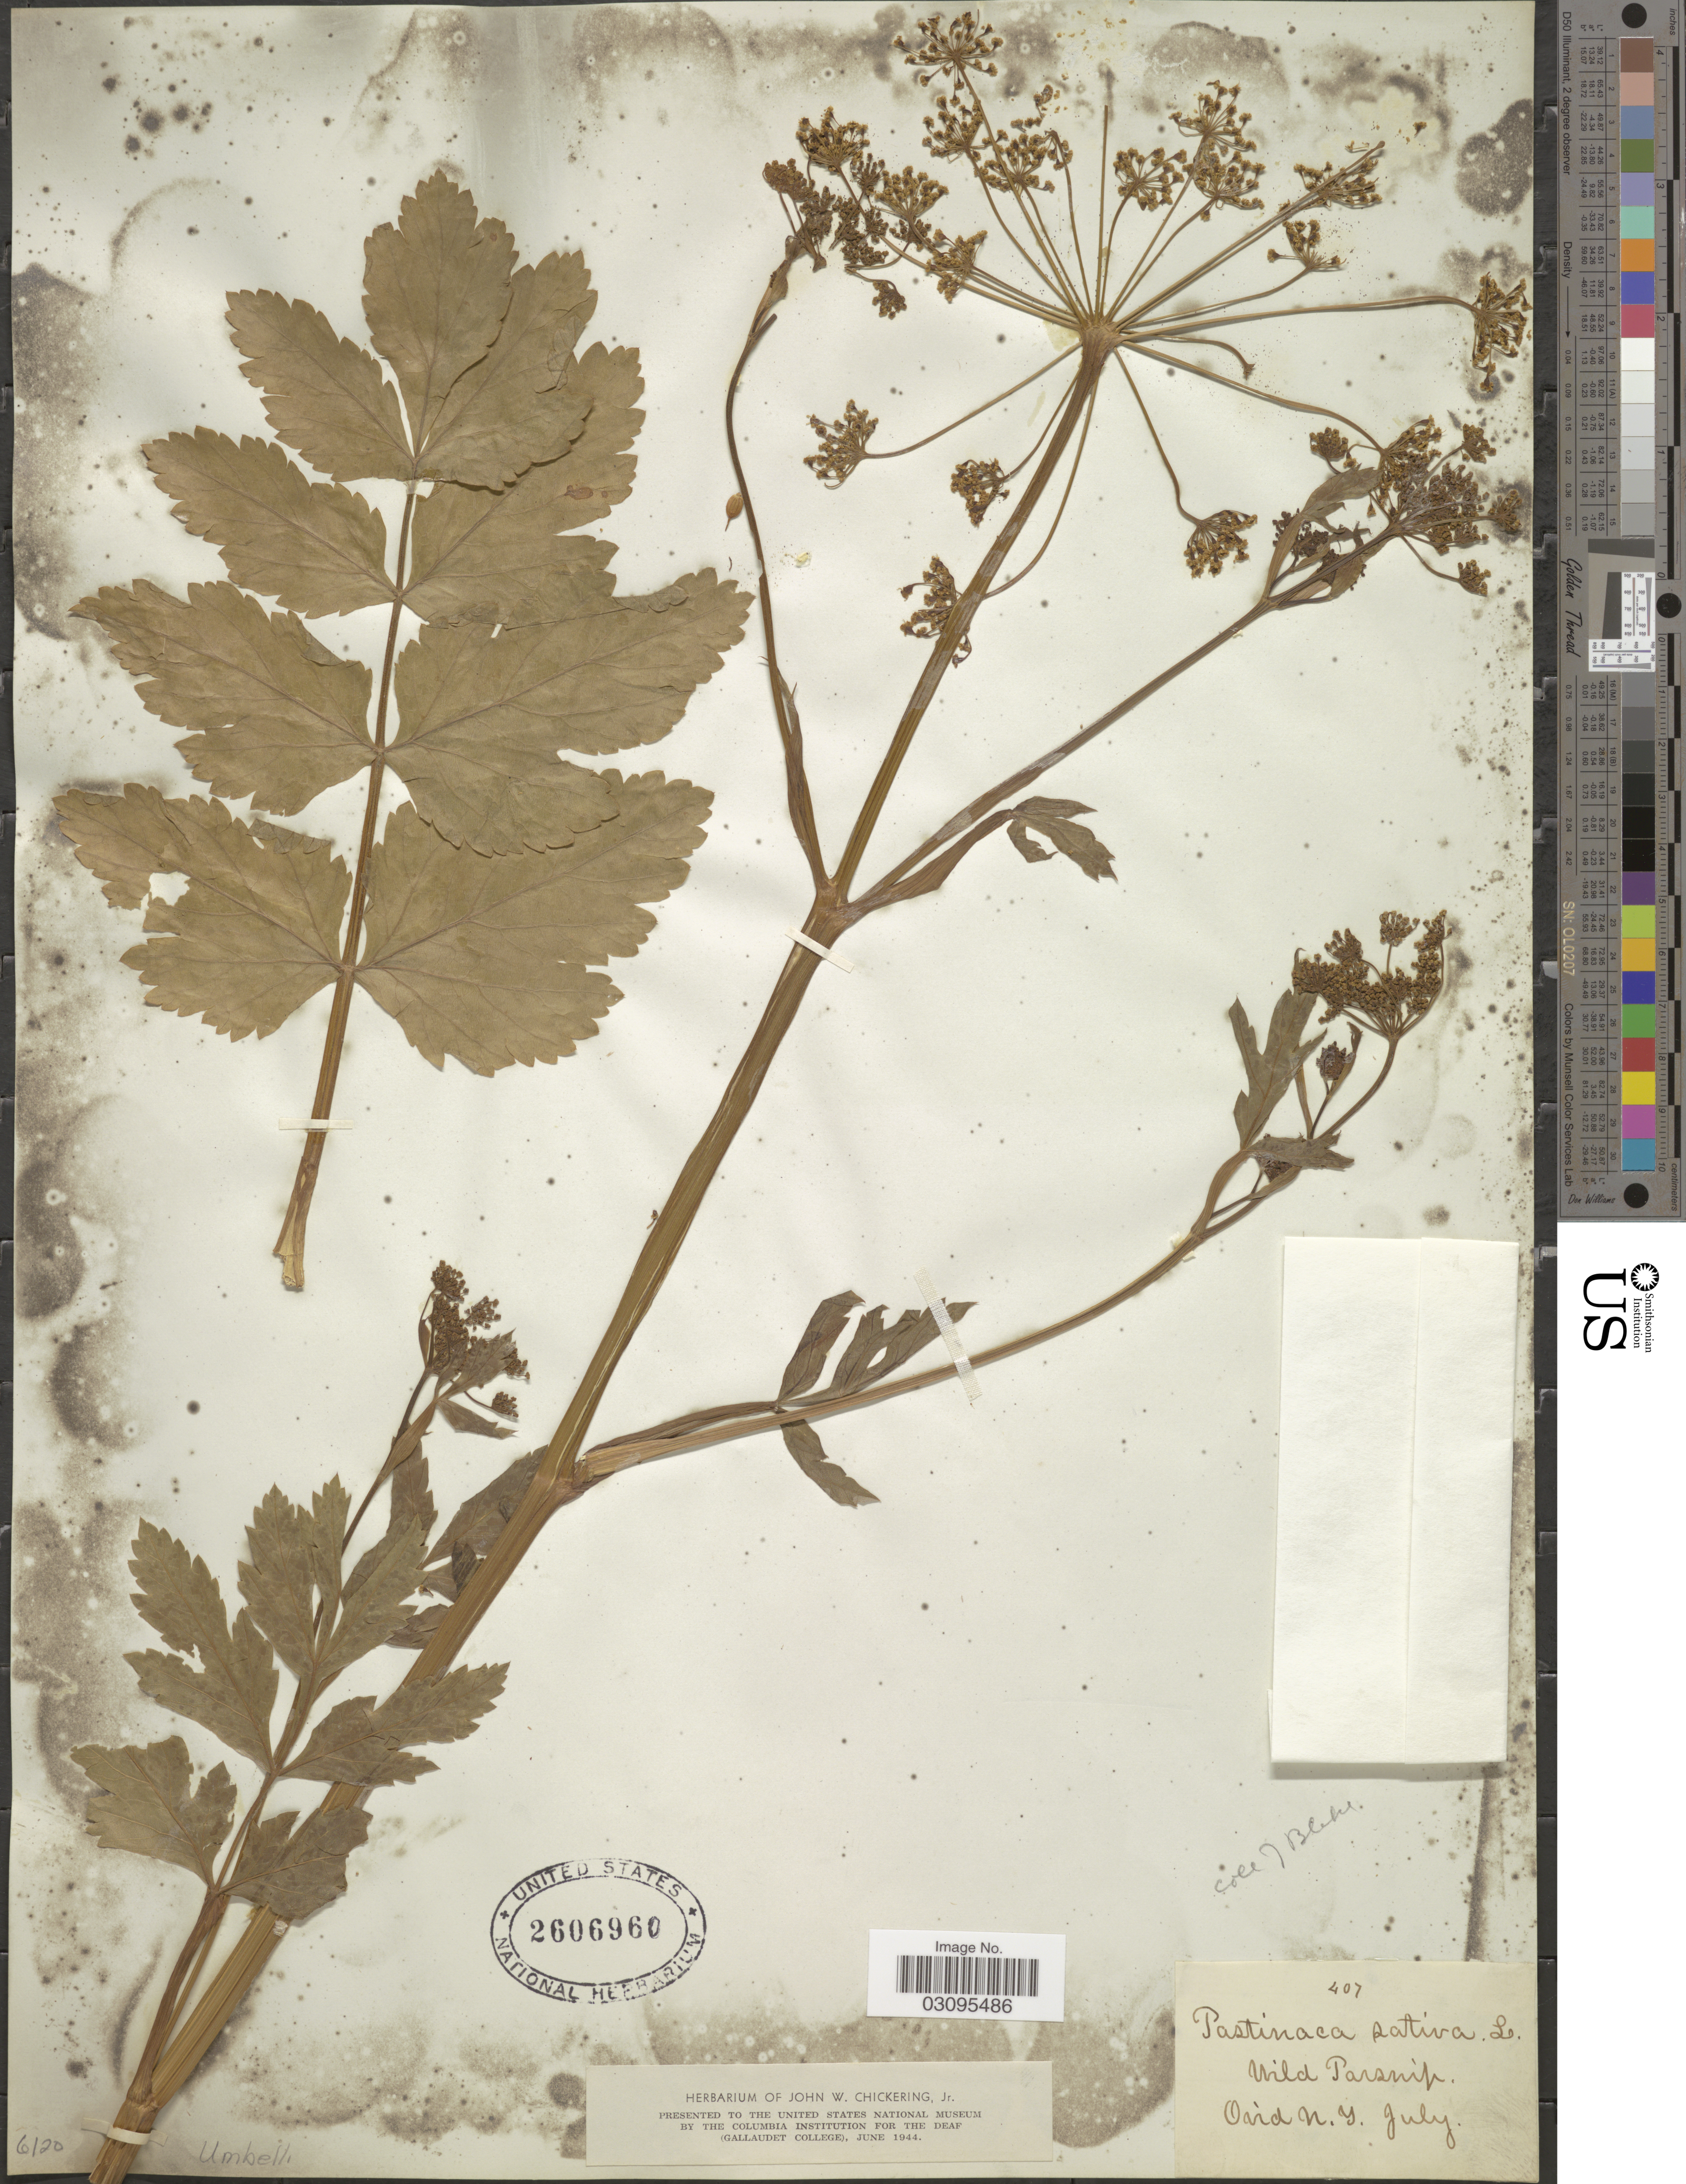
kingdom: Plantae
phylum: Tracheophyta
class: Magnoliopsida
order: Apiales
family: Apiaceae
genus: Pastinaca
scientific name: Pastinaca sativa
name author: L.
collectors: Ex herb. John W. Chickering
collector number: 407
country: United States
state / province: New York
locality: Ovid, N.Y.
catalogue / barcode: US 2606960